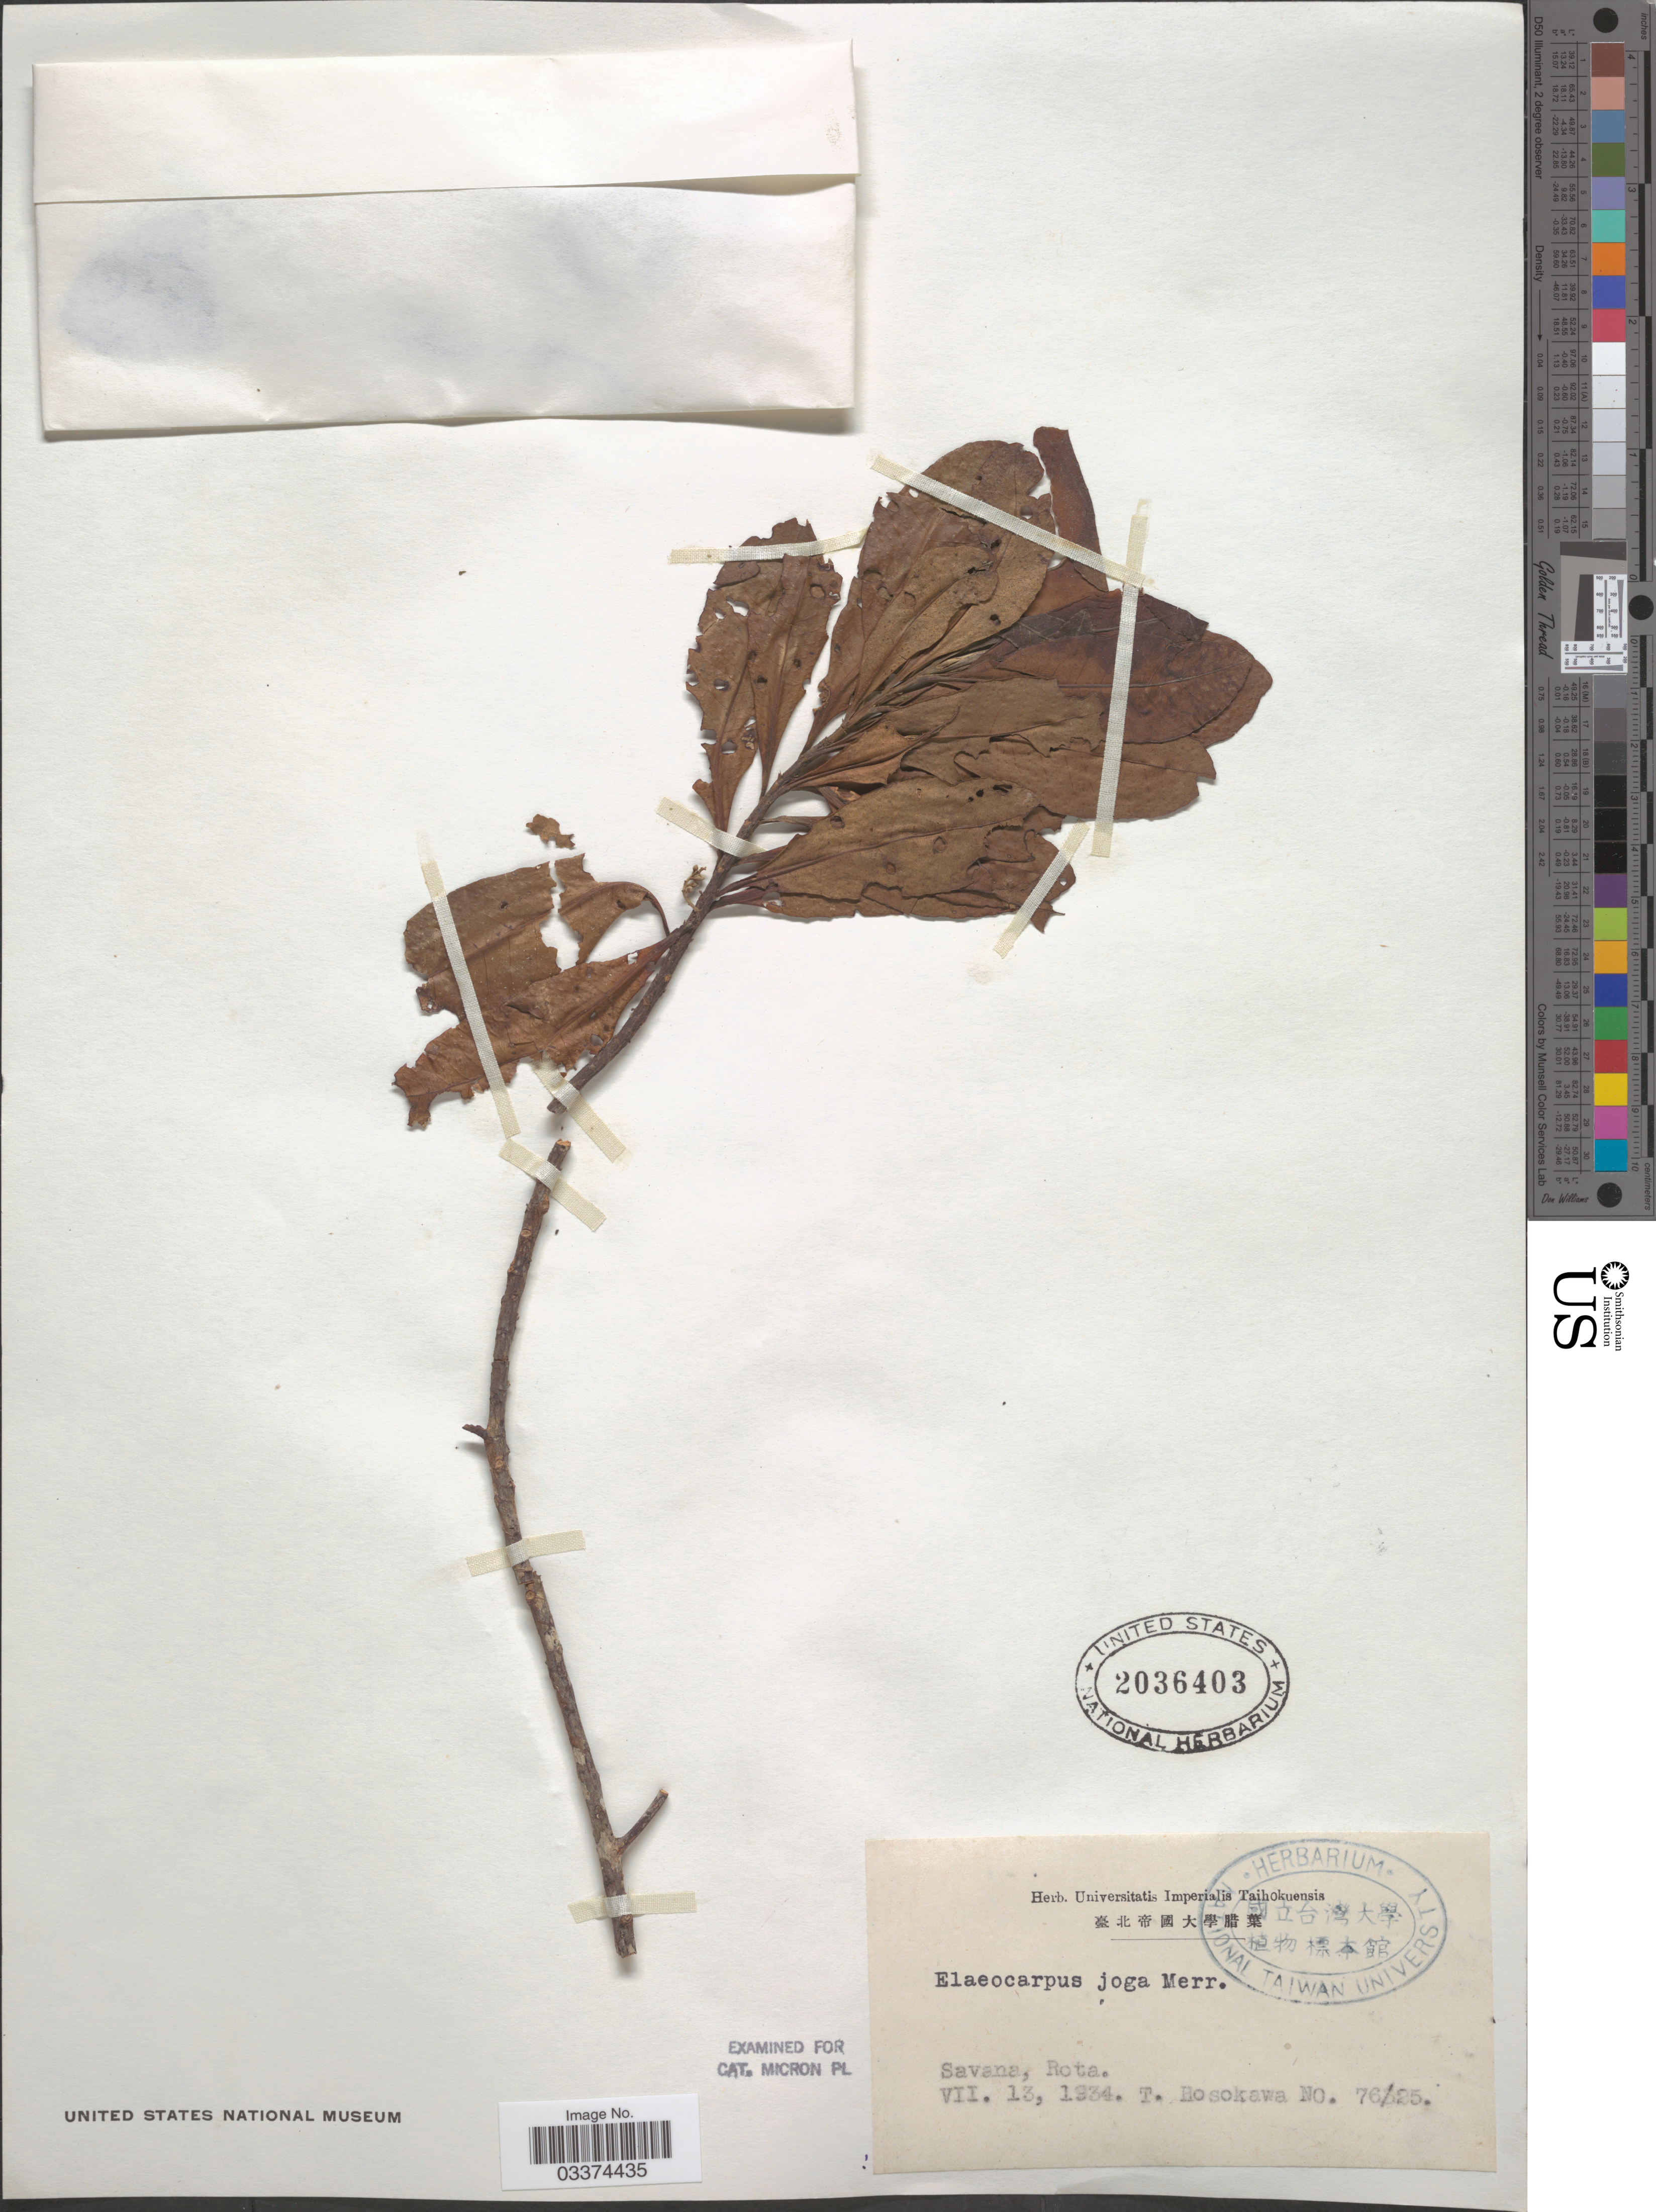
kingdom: Plantae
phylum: Tracheophyta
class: Magnoliopsida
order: Oxalidales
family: Elaeocarpaceae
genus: Elaeocarpus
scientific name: Elaeocarpus joga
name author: Merr.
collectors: T. Hosokawa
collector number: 7625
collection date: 1934-07-13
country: Northern Mariana Islands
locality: Savana, Rota.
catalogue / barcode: US 2036403